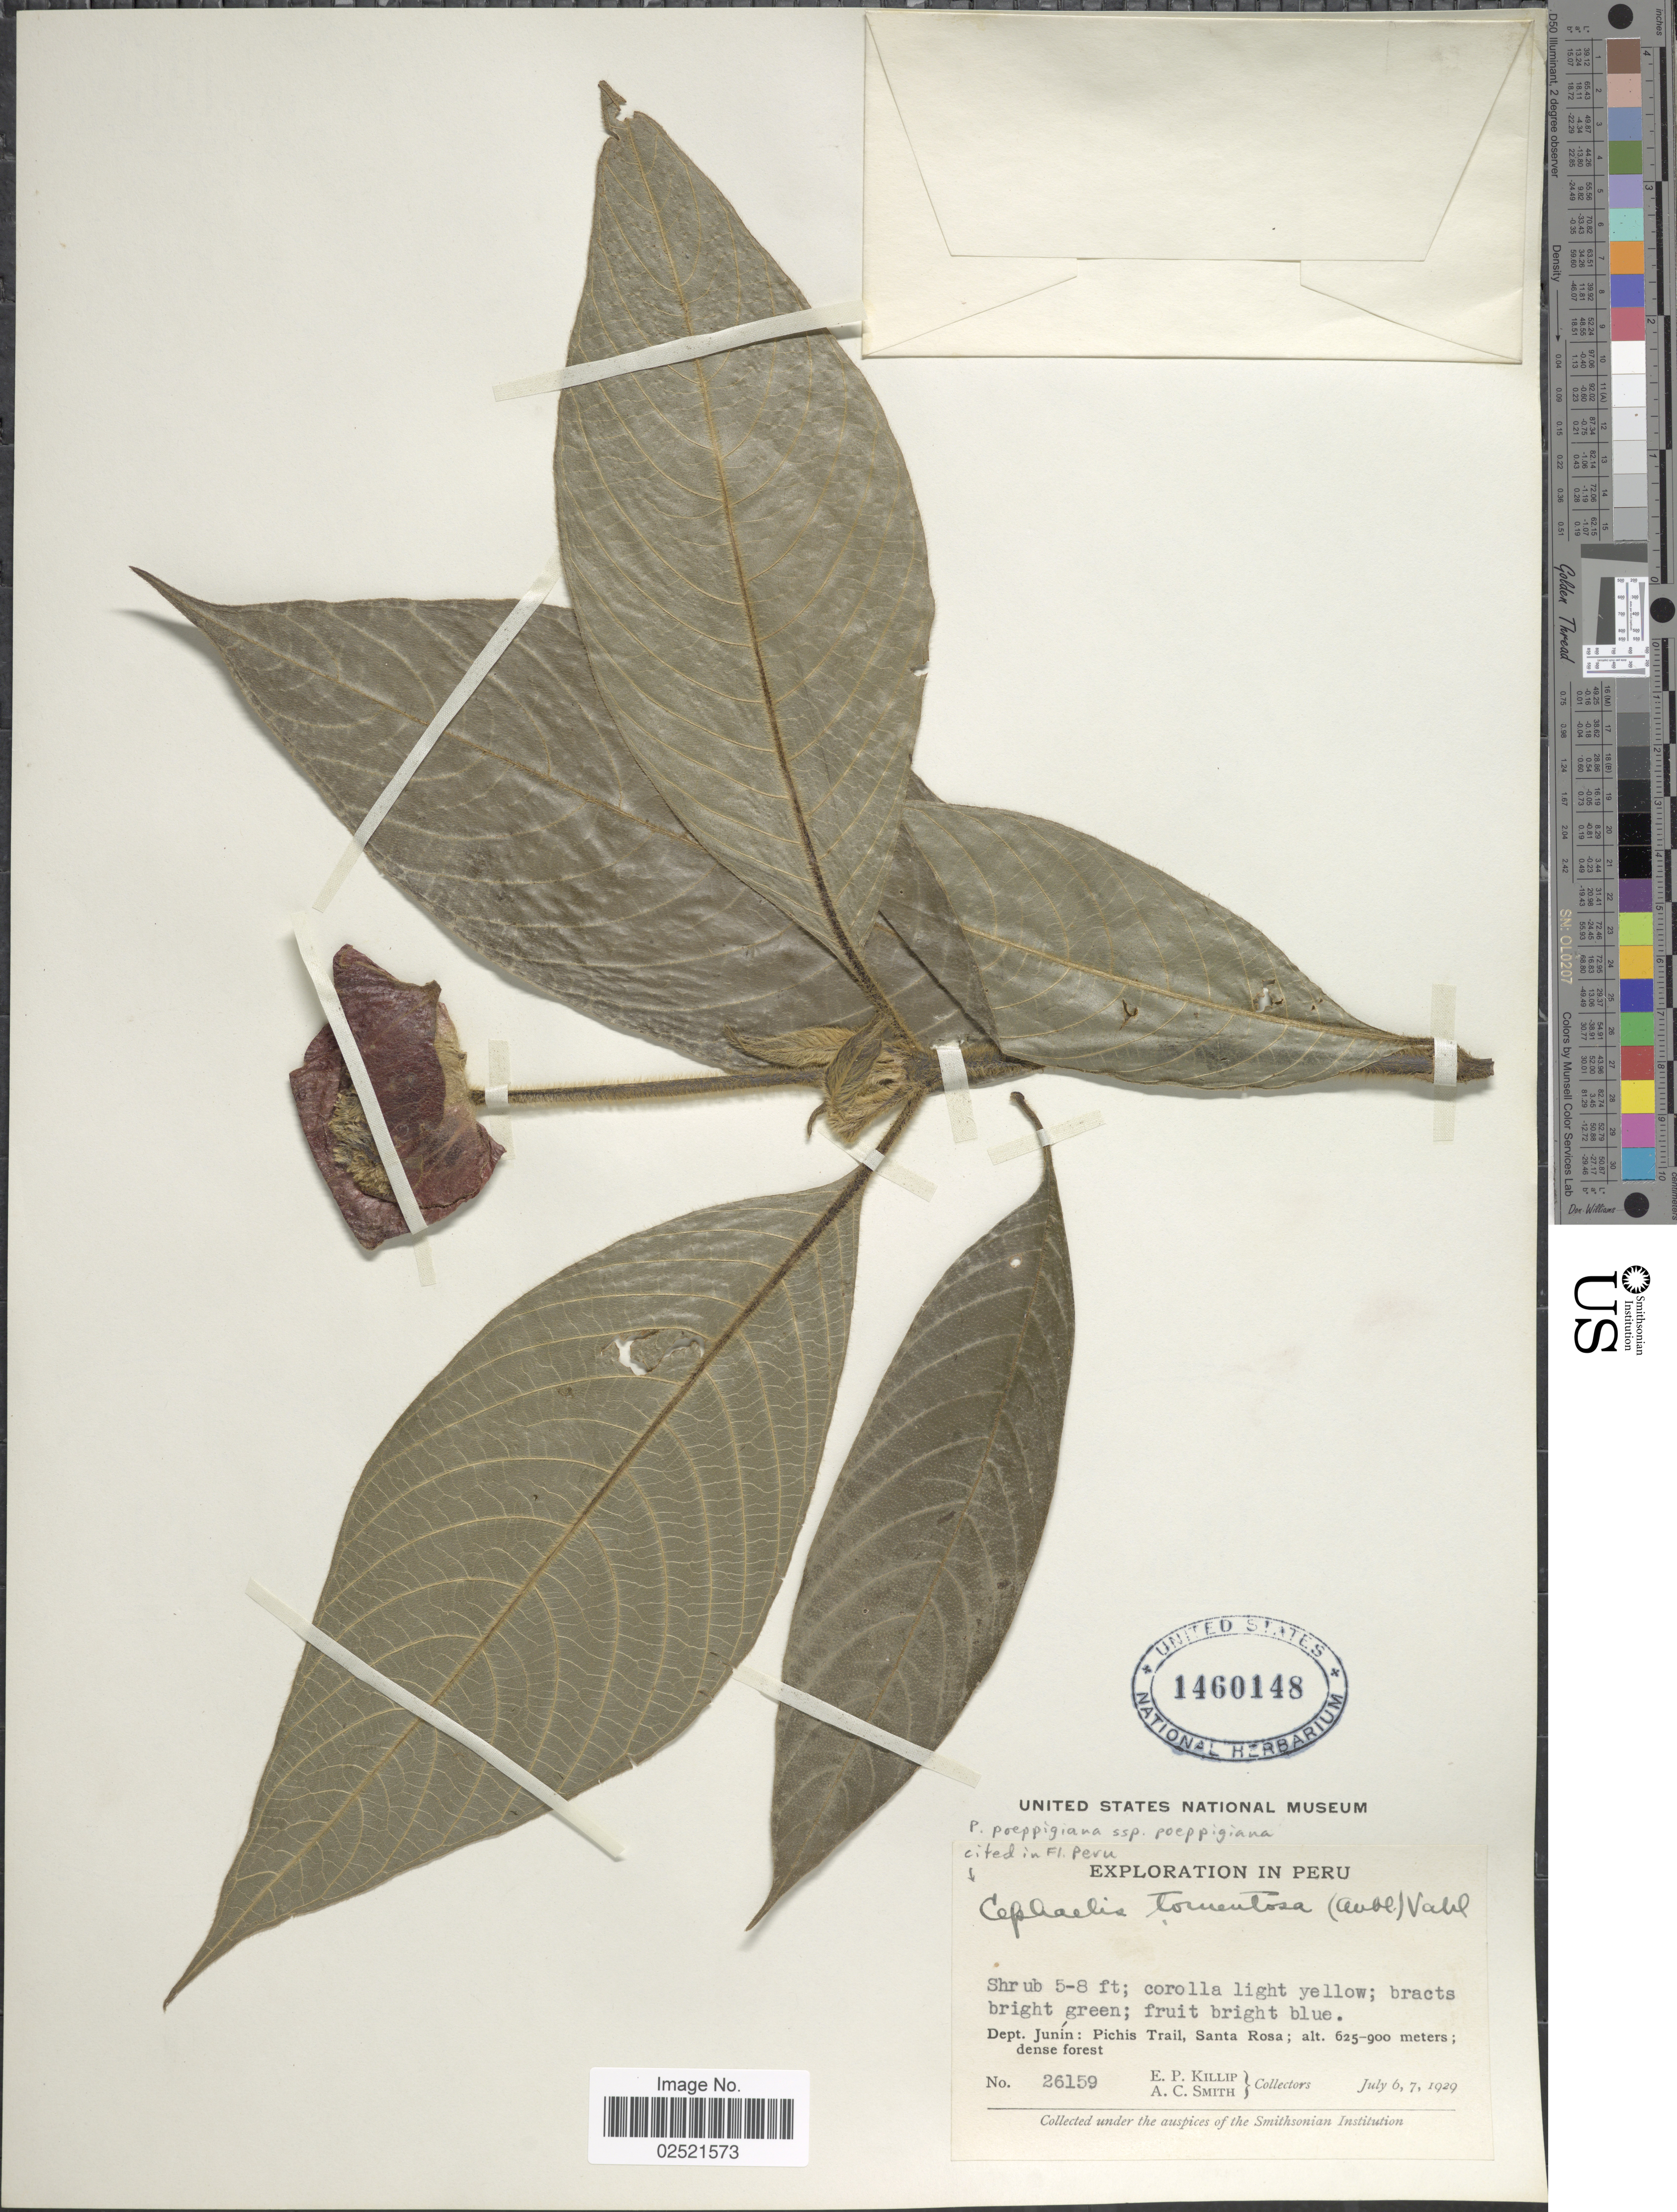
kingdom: Plantae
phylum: Tracheophyta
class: Magnoliopsida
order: Gentianales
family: Rubiaceae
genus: Psychotria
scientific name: Psychotria poeppigiana subsp. poeppigiana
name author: Müll. Arg.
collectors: E. P. Killip & A. C. Smith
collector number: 26159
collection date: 1929-07-06/1929-07-07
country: Peru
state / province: Junín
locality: Pichis Trail, Santa Rosa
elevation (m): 625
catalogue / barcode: US 1460148